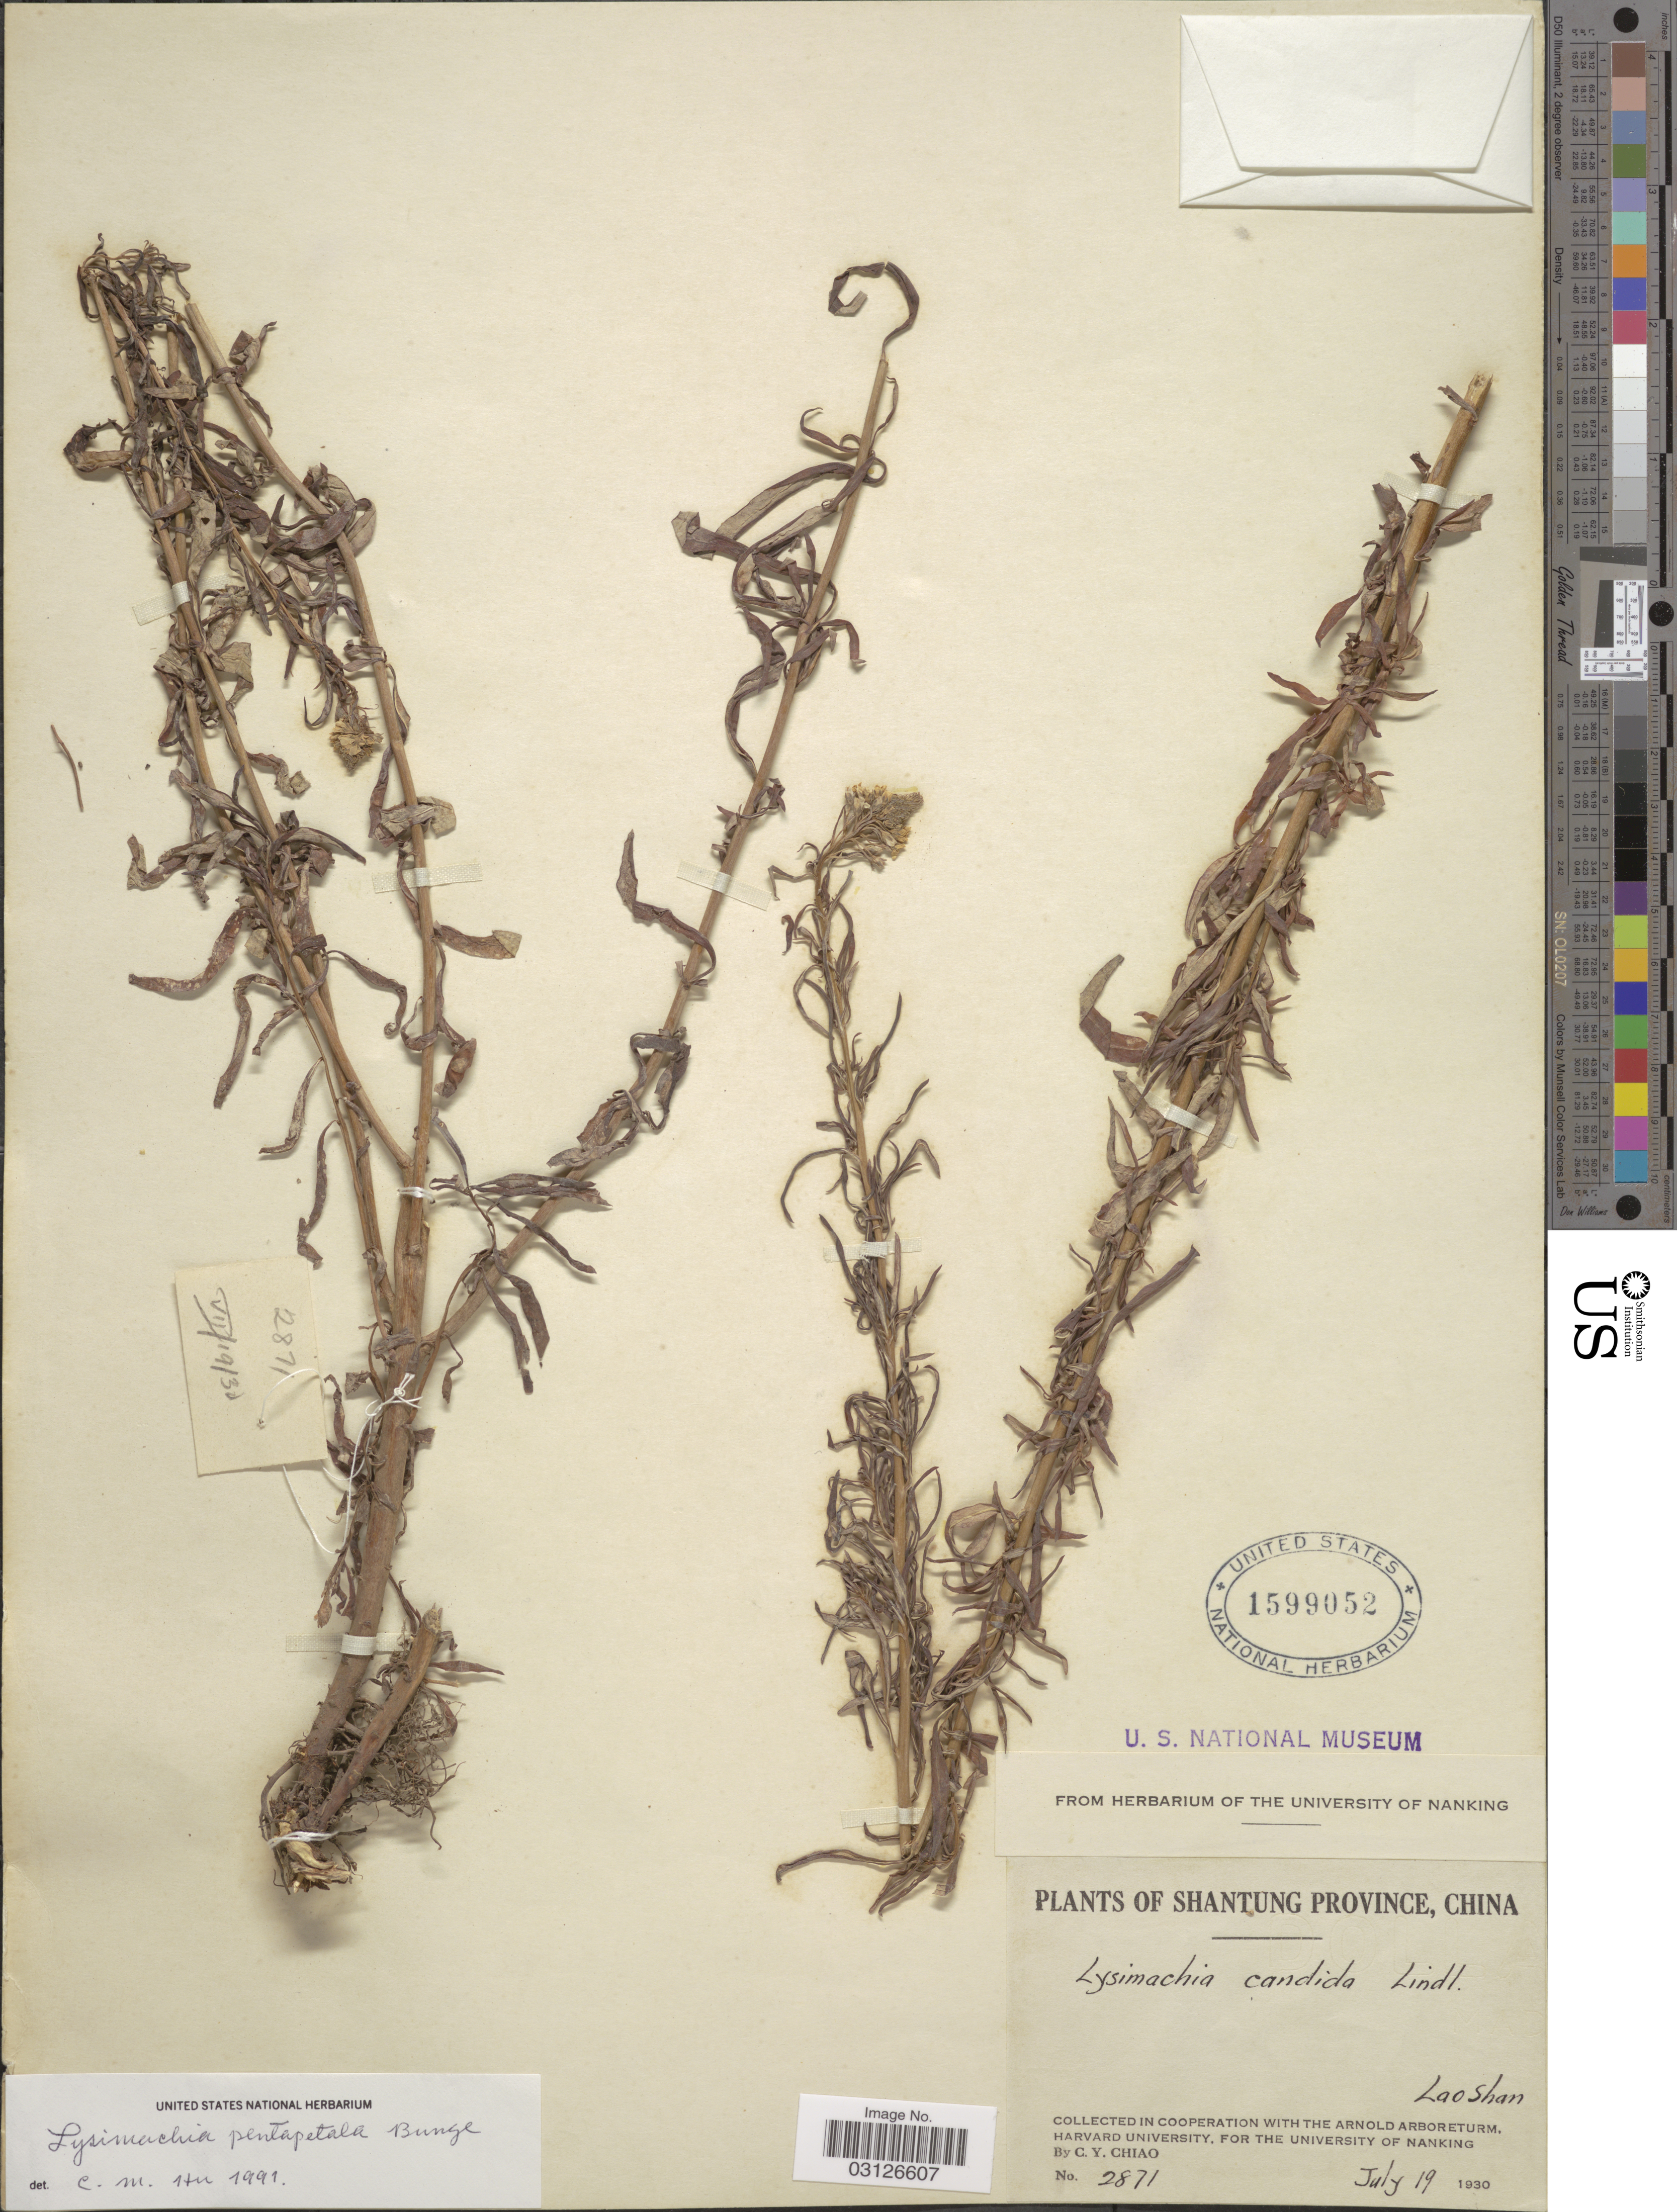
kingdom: Plantae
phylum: Tracheophyta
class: Magnoliopsida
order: Ericales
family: Primulaceae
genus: Lysimachia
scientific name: Lysimachia pentapetala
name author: Bunge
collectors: C. Y. Chiao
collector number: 2871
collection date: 1930-07-19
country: China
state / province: Shandong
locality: Shantung Province. Lao Shan.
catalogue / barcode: US 1599052